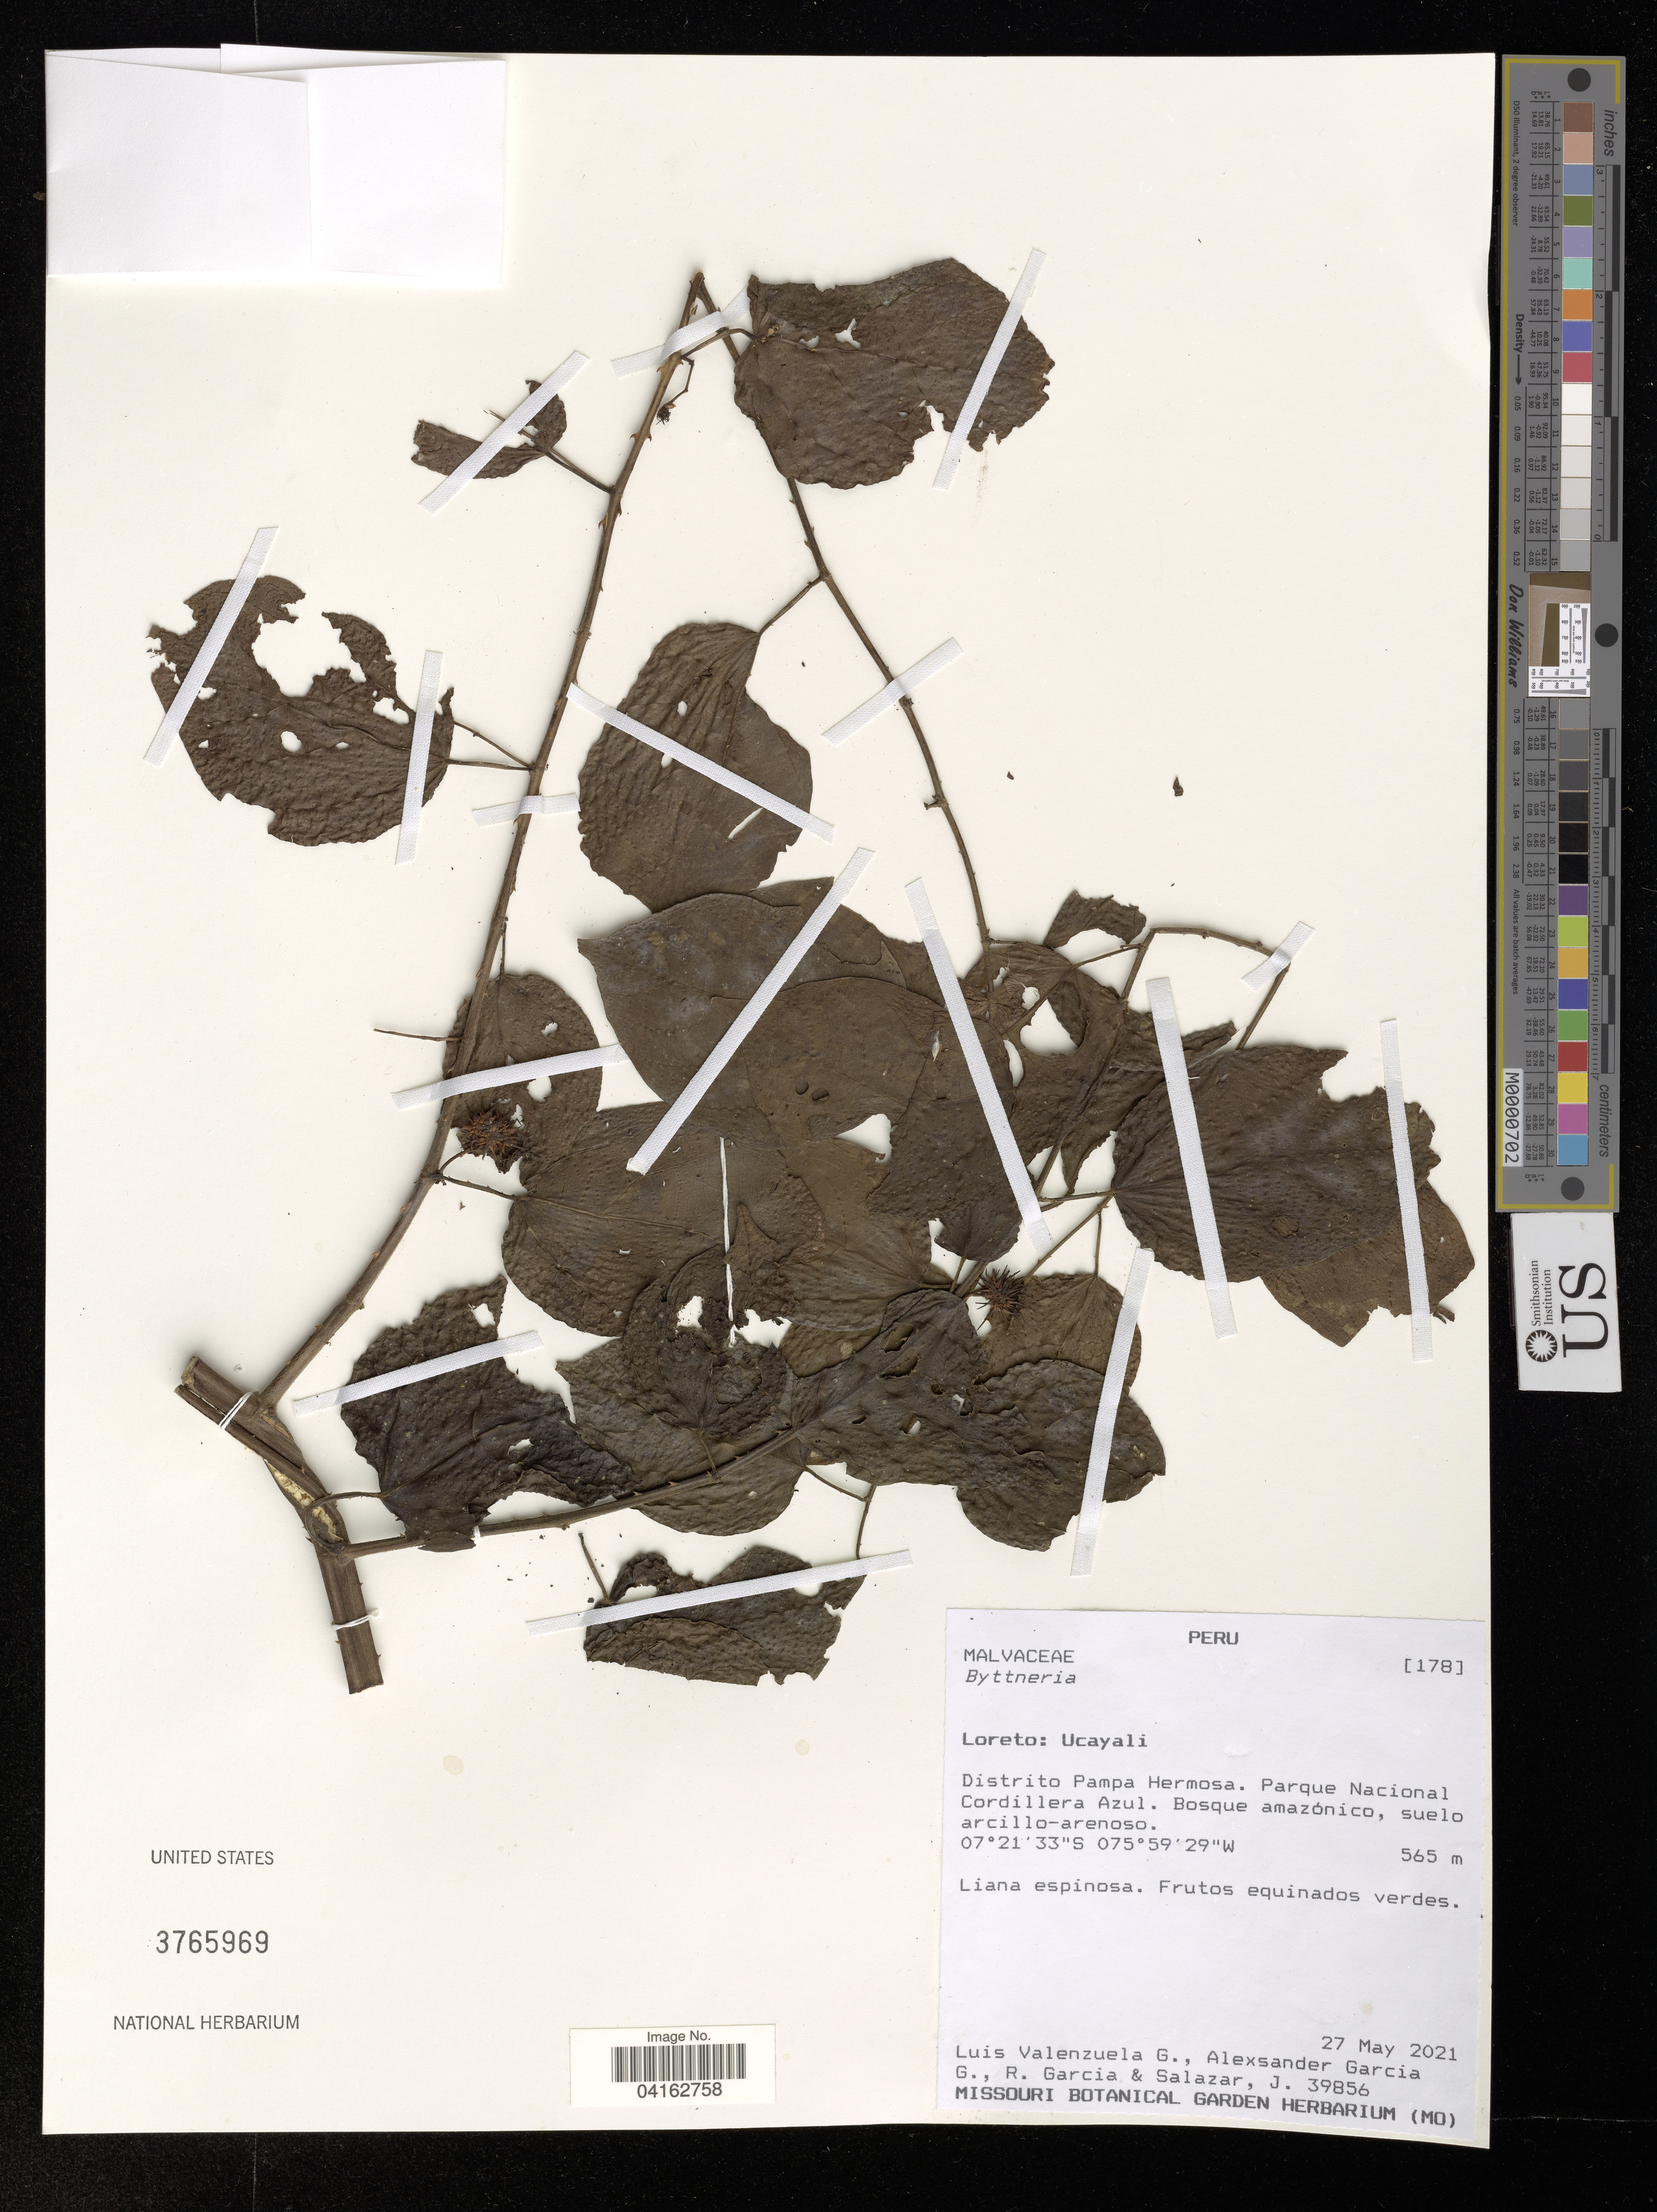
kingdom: Plantae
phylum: Tracheophyta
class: Magnoliopsida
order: Malvales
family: Malvaceae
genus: Byttneria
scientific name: Byttneria sp.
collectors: L. Valenzuela, A. Garcia, R. F. Garcia & J. Salazar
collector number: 39856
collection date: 2021-05-27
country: Peru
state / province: Loreto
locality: Ucayali. Distrito Pampa Hermosa. Parque Nacional Cordillera Azul. Bosque amazónico.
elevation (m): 565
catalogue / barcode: US 3765969